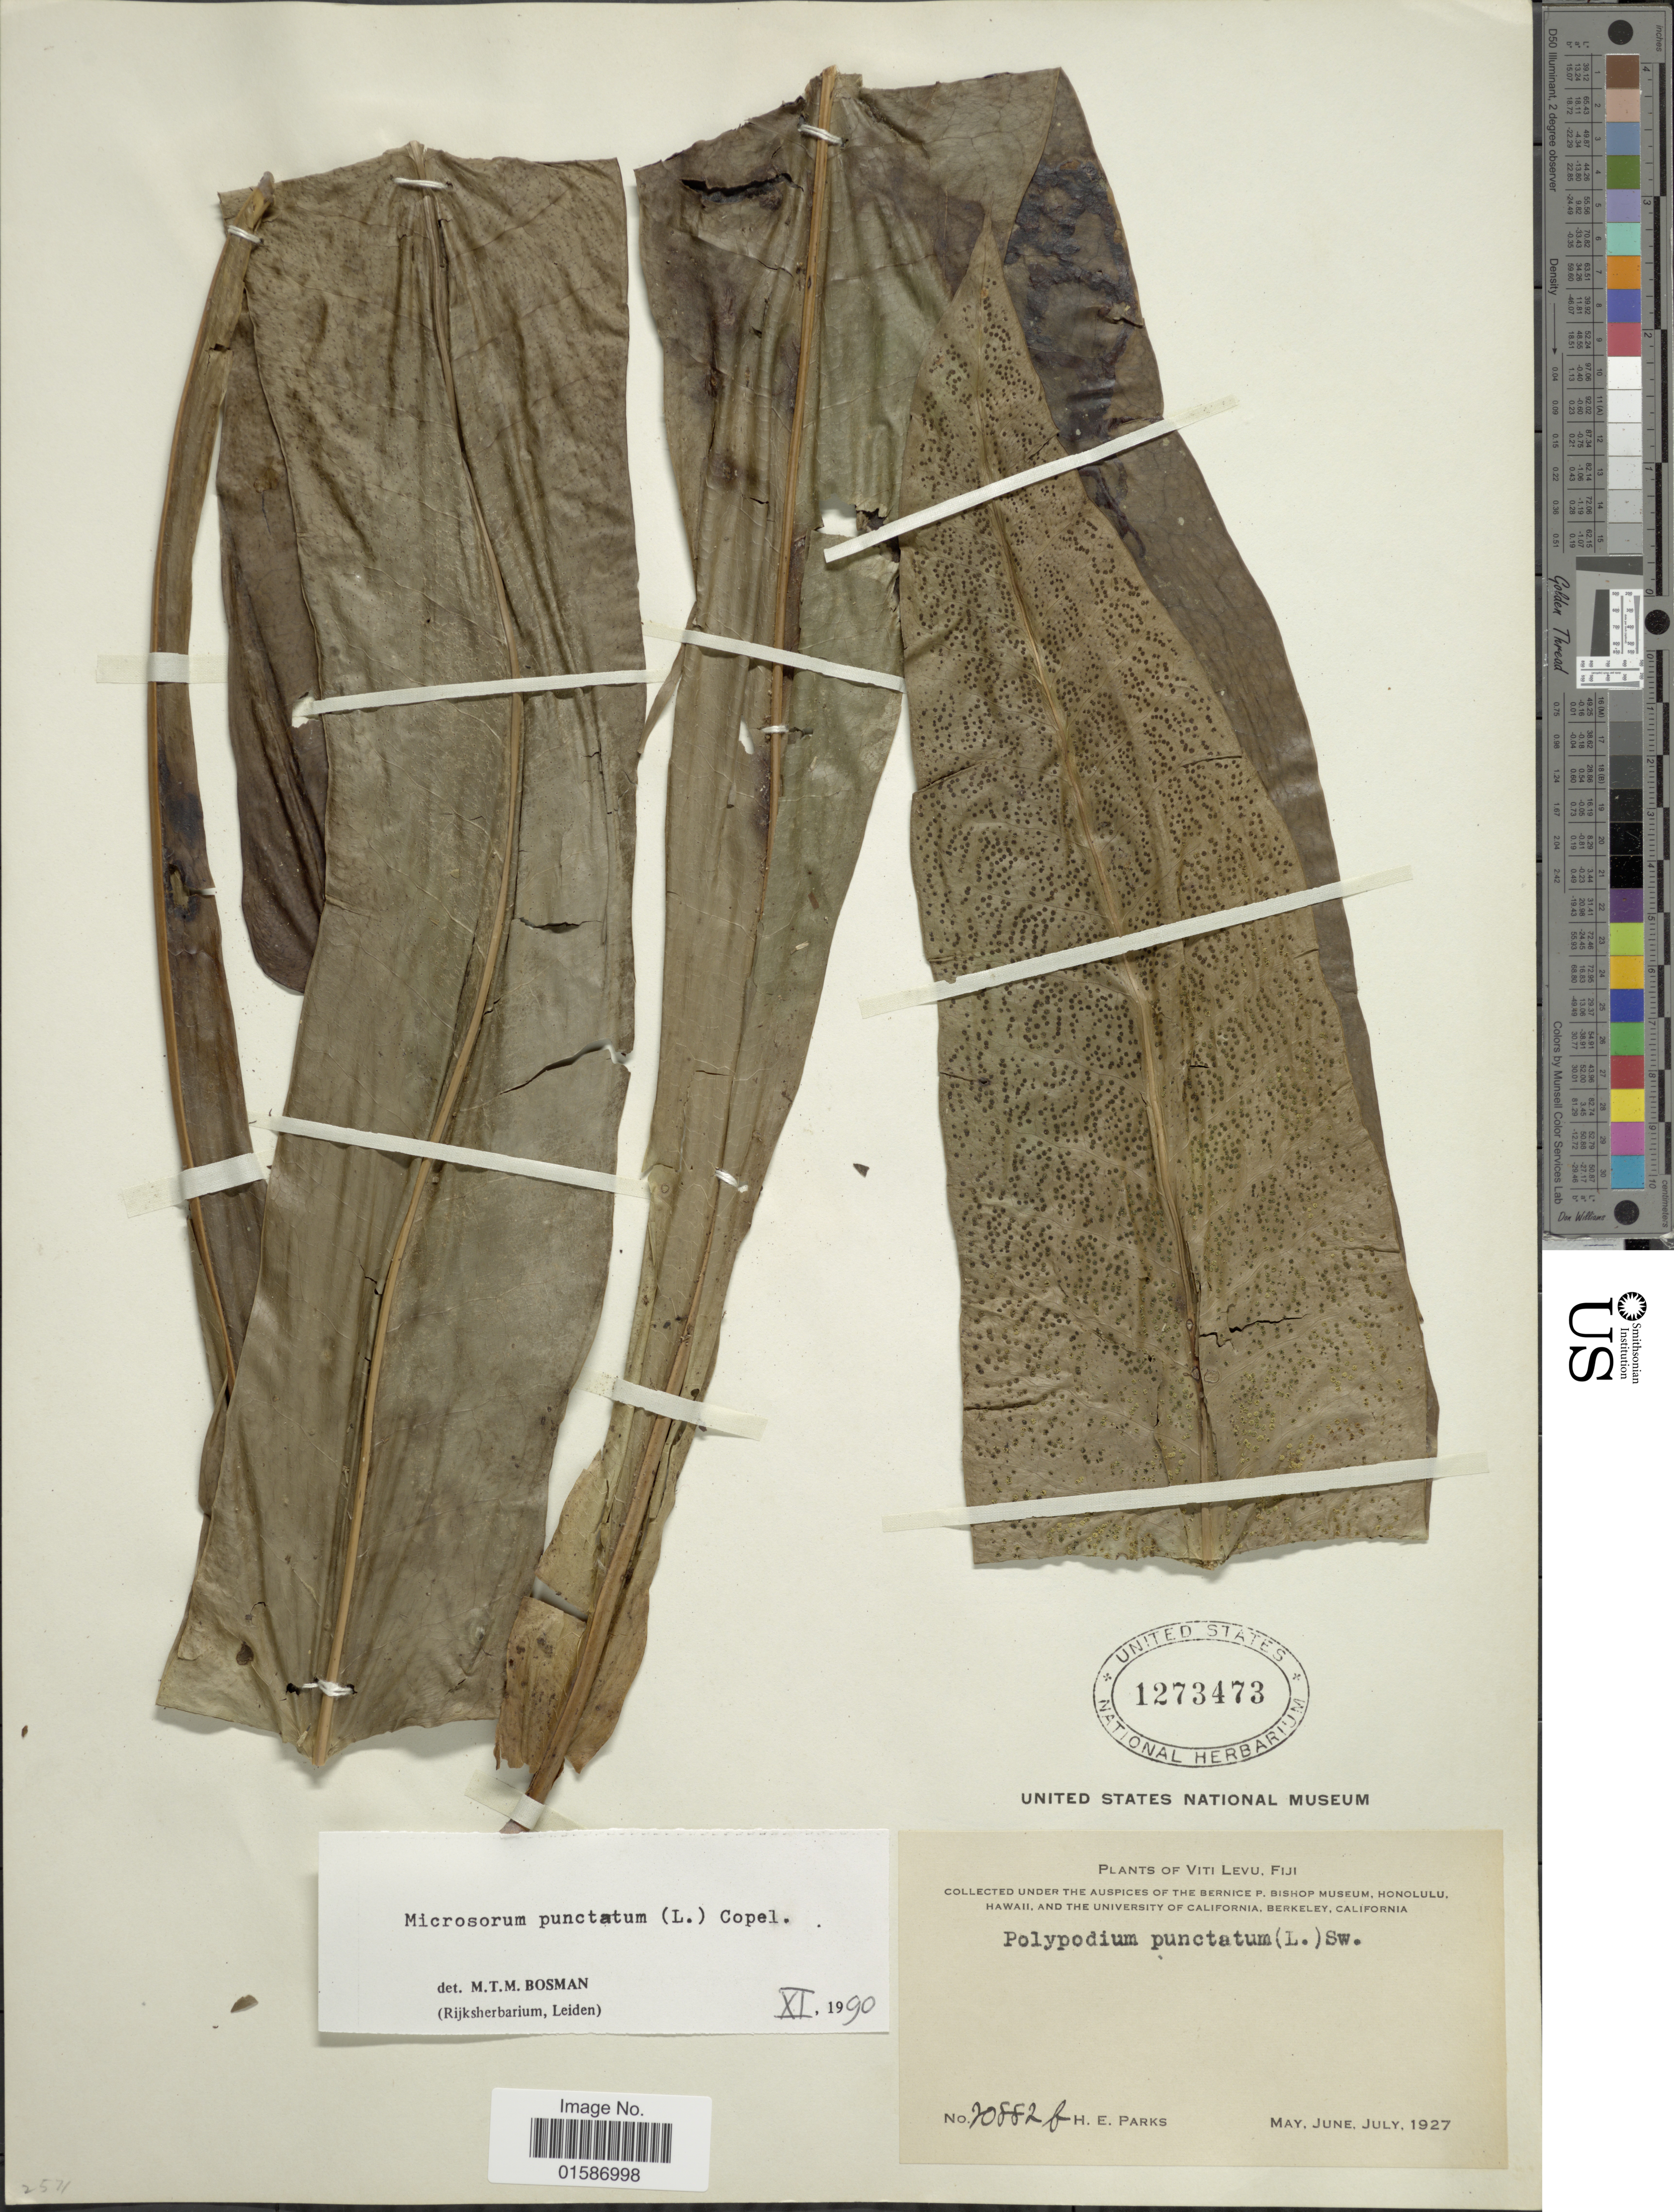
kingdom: Plantae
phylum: Tracheophyta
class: Polypodiopsida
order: Polypodiales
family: Polypodiaceae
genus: Microsorum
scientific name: Microsorum punctatum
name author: (L.) Copel.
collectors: H. E. Parks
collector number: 20882b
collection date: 1927-05/1927-07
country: Fiji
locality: Viti Levu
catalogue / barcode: US 1273473